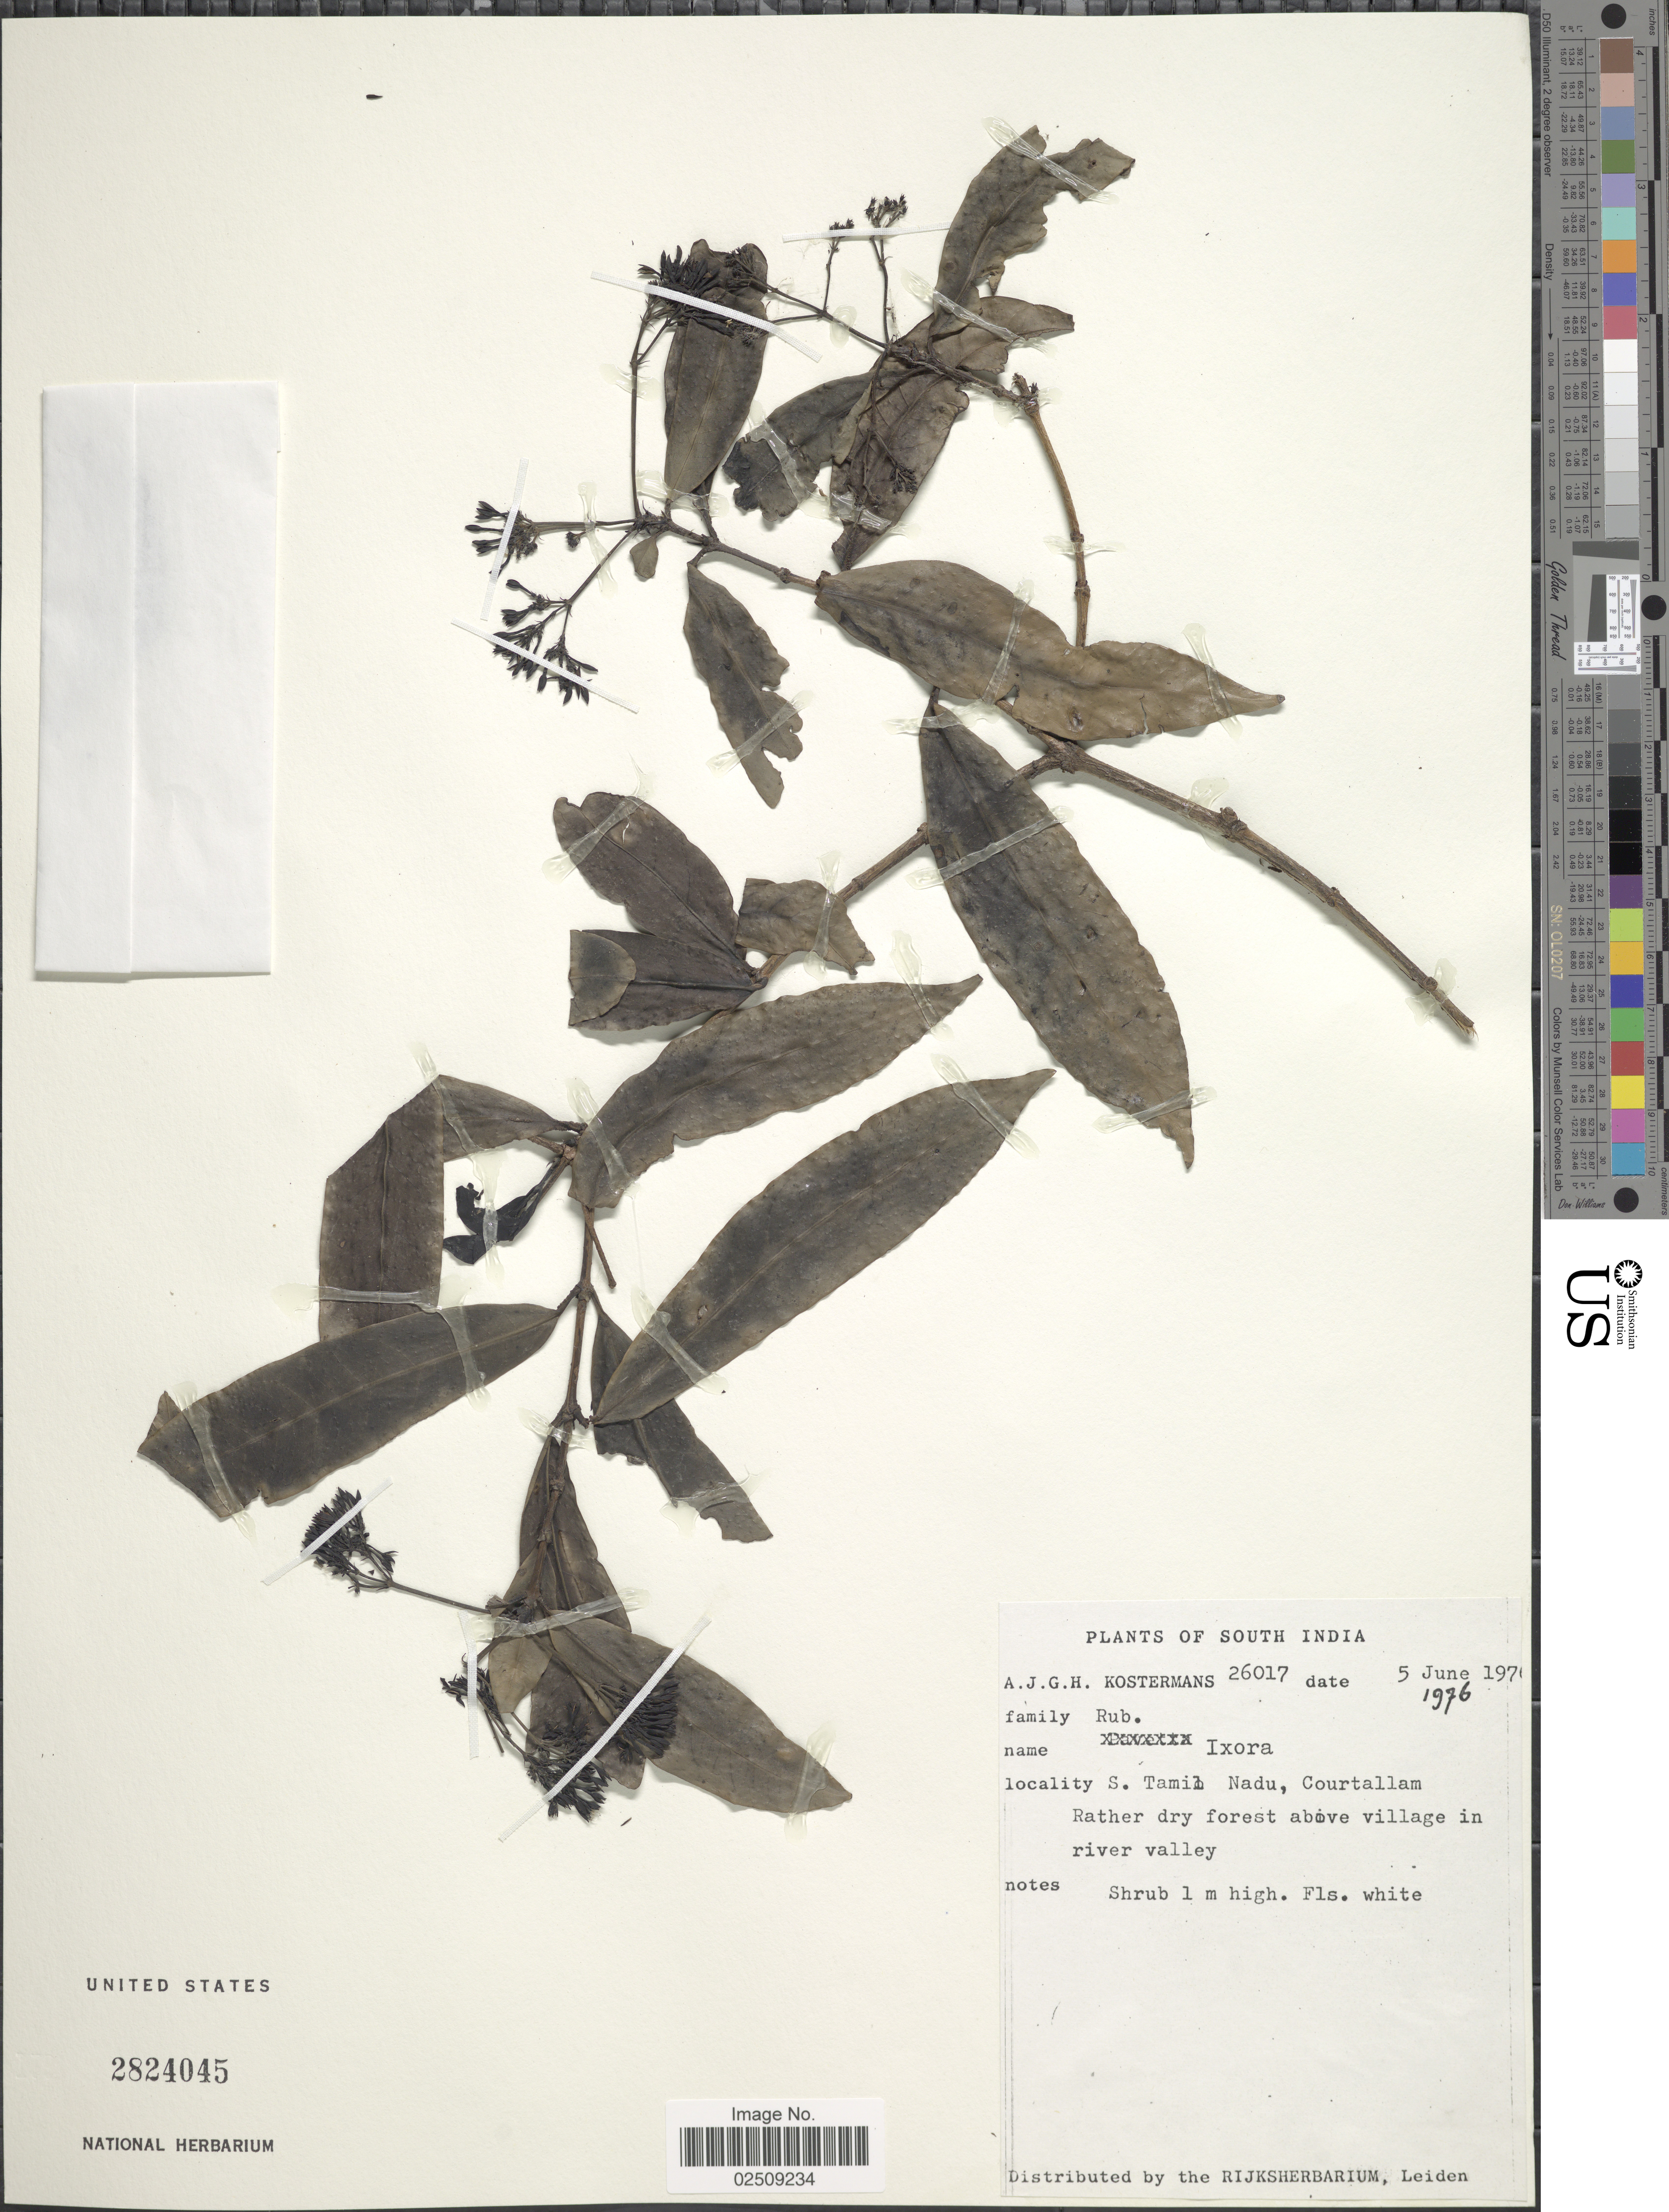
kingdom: Plantae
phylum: Tracheophyta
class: Magnoliopsida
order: Gentianales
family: Rubiaceae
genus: Ixora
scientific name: Ixora sp.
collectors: A. J. G. Kostermans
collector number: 26017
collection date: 1976-06-05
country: India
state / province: Tamil Nadu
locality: South India. S. Tamil Nadu, Courtallam. Rather dry forest above village in river valley.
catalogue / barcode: US 2824045